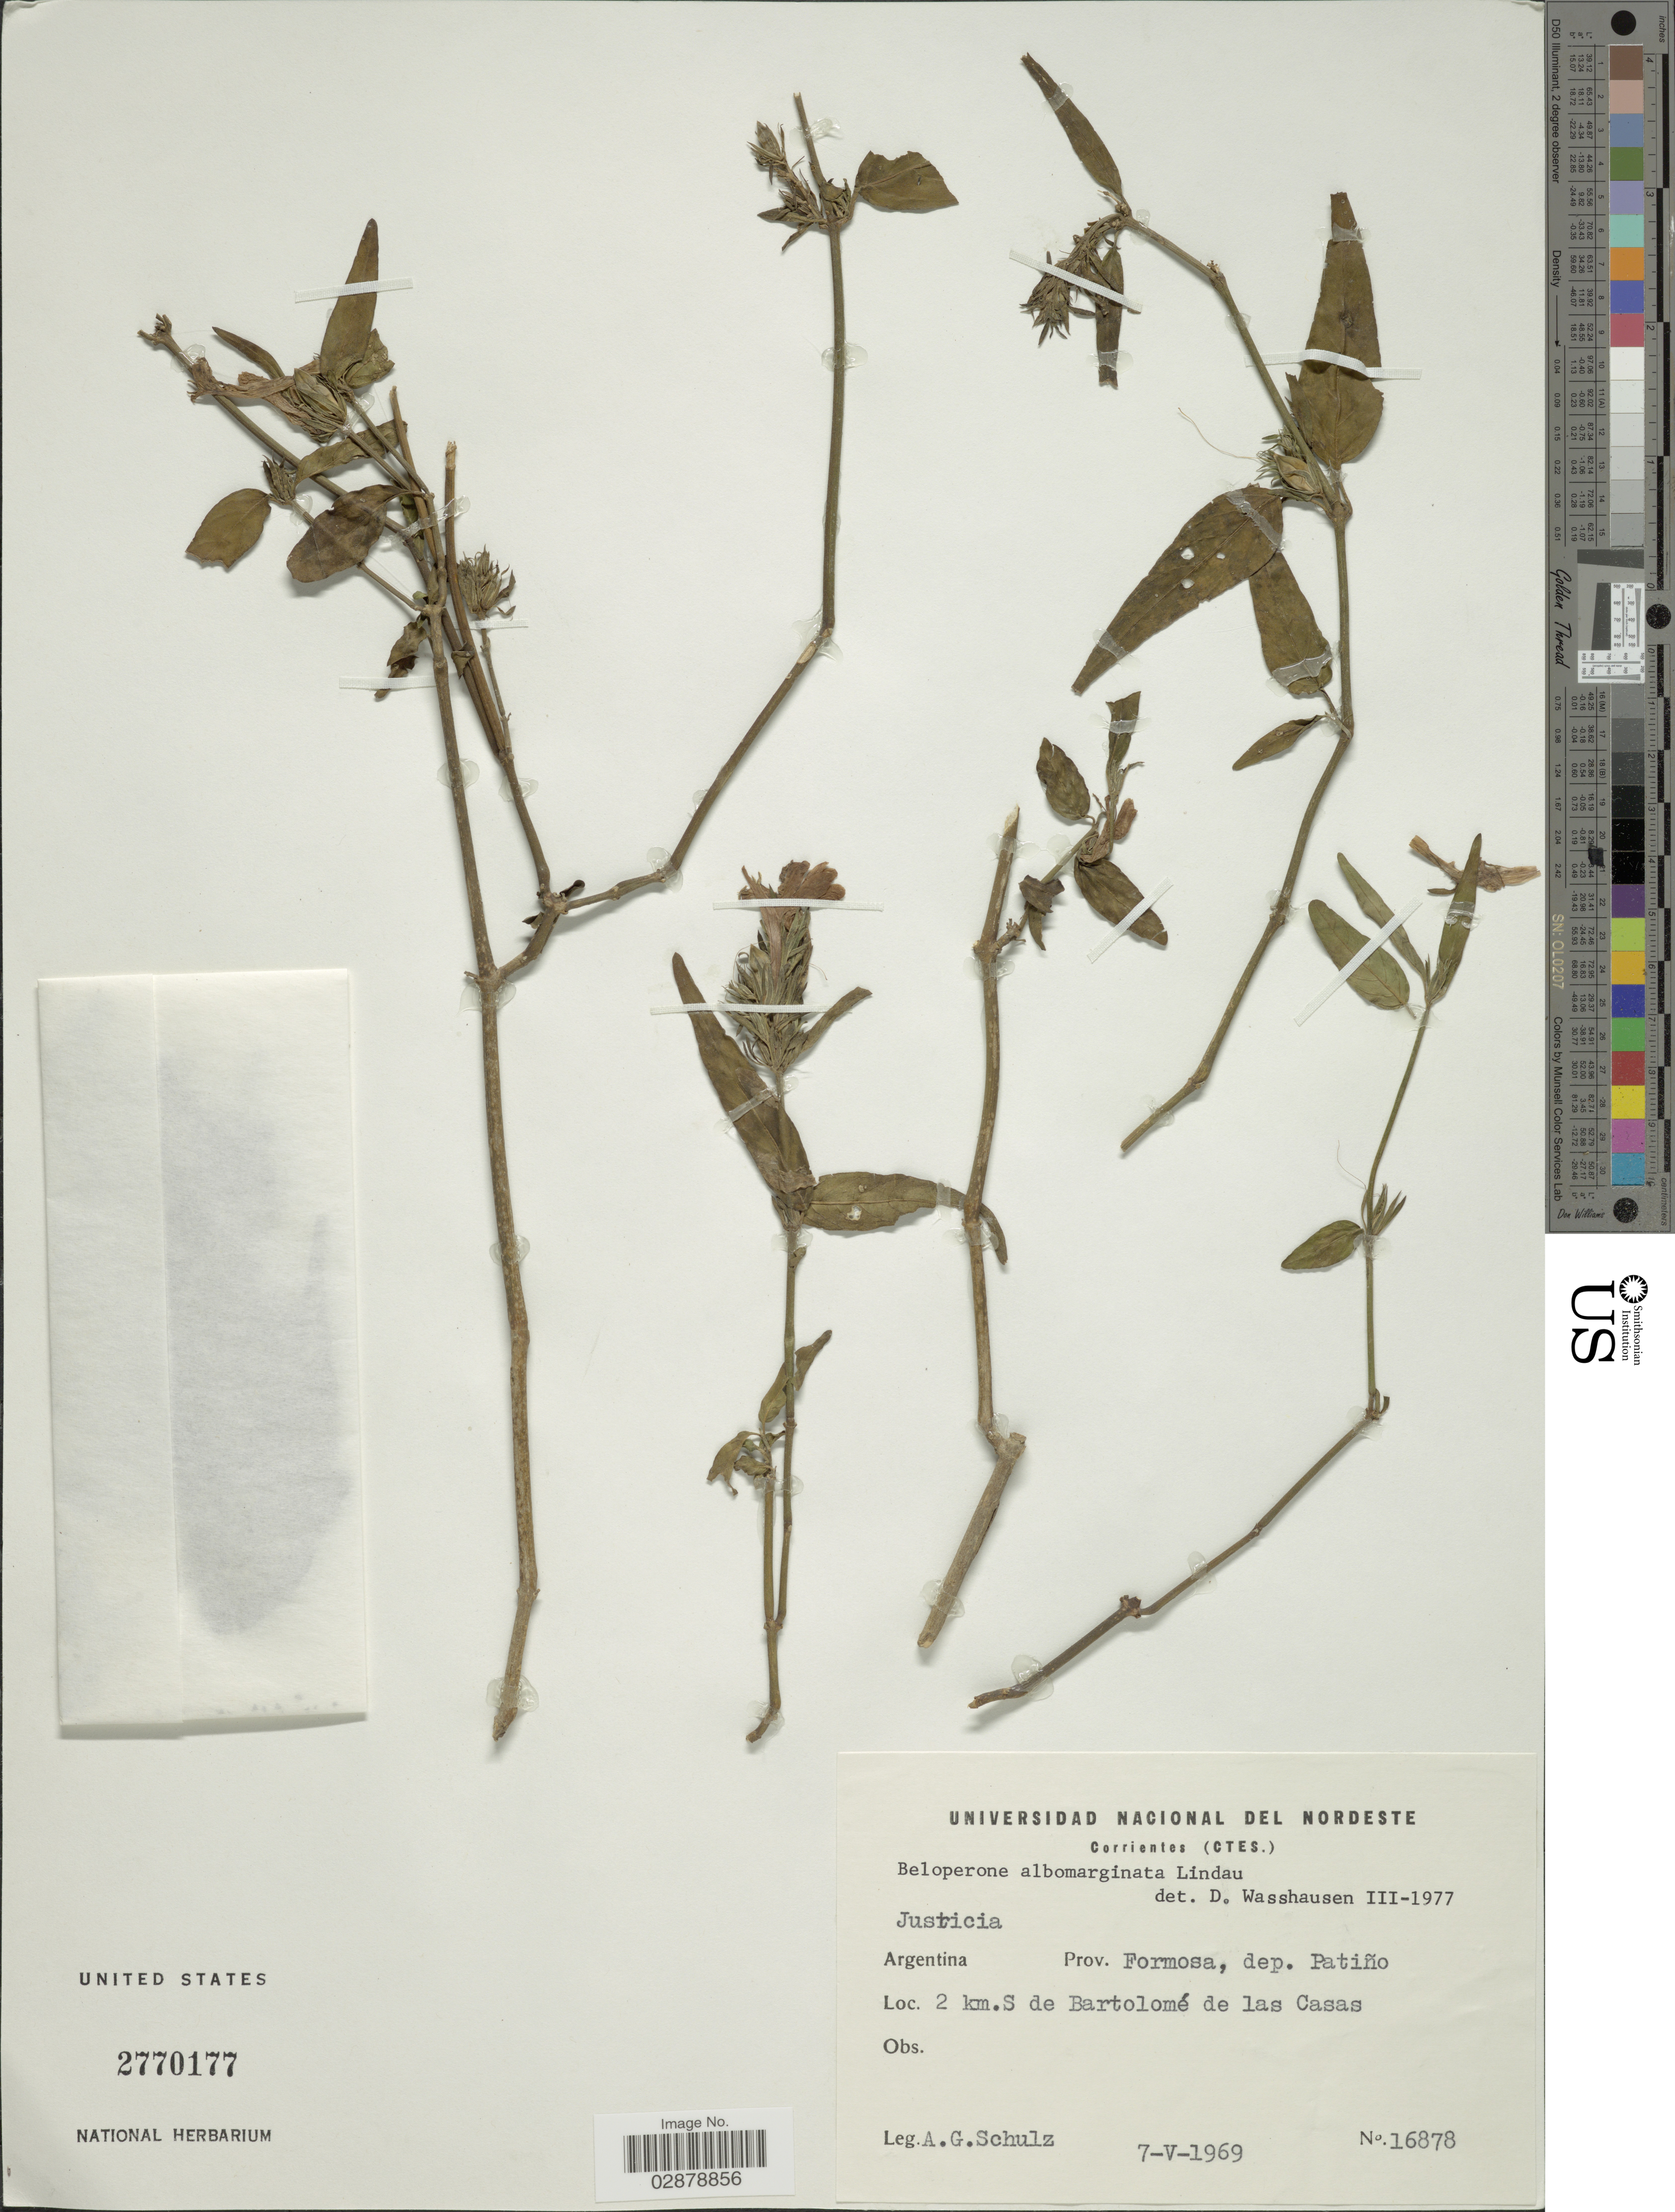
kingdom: Plantae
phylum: Tracheophyta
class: Magnoliopsida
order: Lamiales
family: Acanthaceae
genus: Justicia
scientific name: Justicia dumetorum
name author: Morong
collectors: A. G. Schulz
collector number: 16878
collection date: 1969-05-07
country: Argentina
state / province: Formosa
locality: Dep. Patiño. 2 km S de Bartolomé de las Casas.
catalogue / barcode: US 2770177